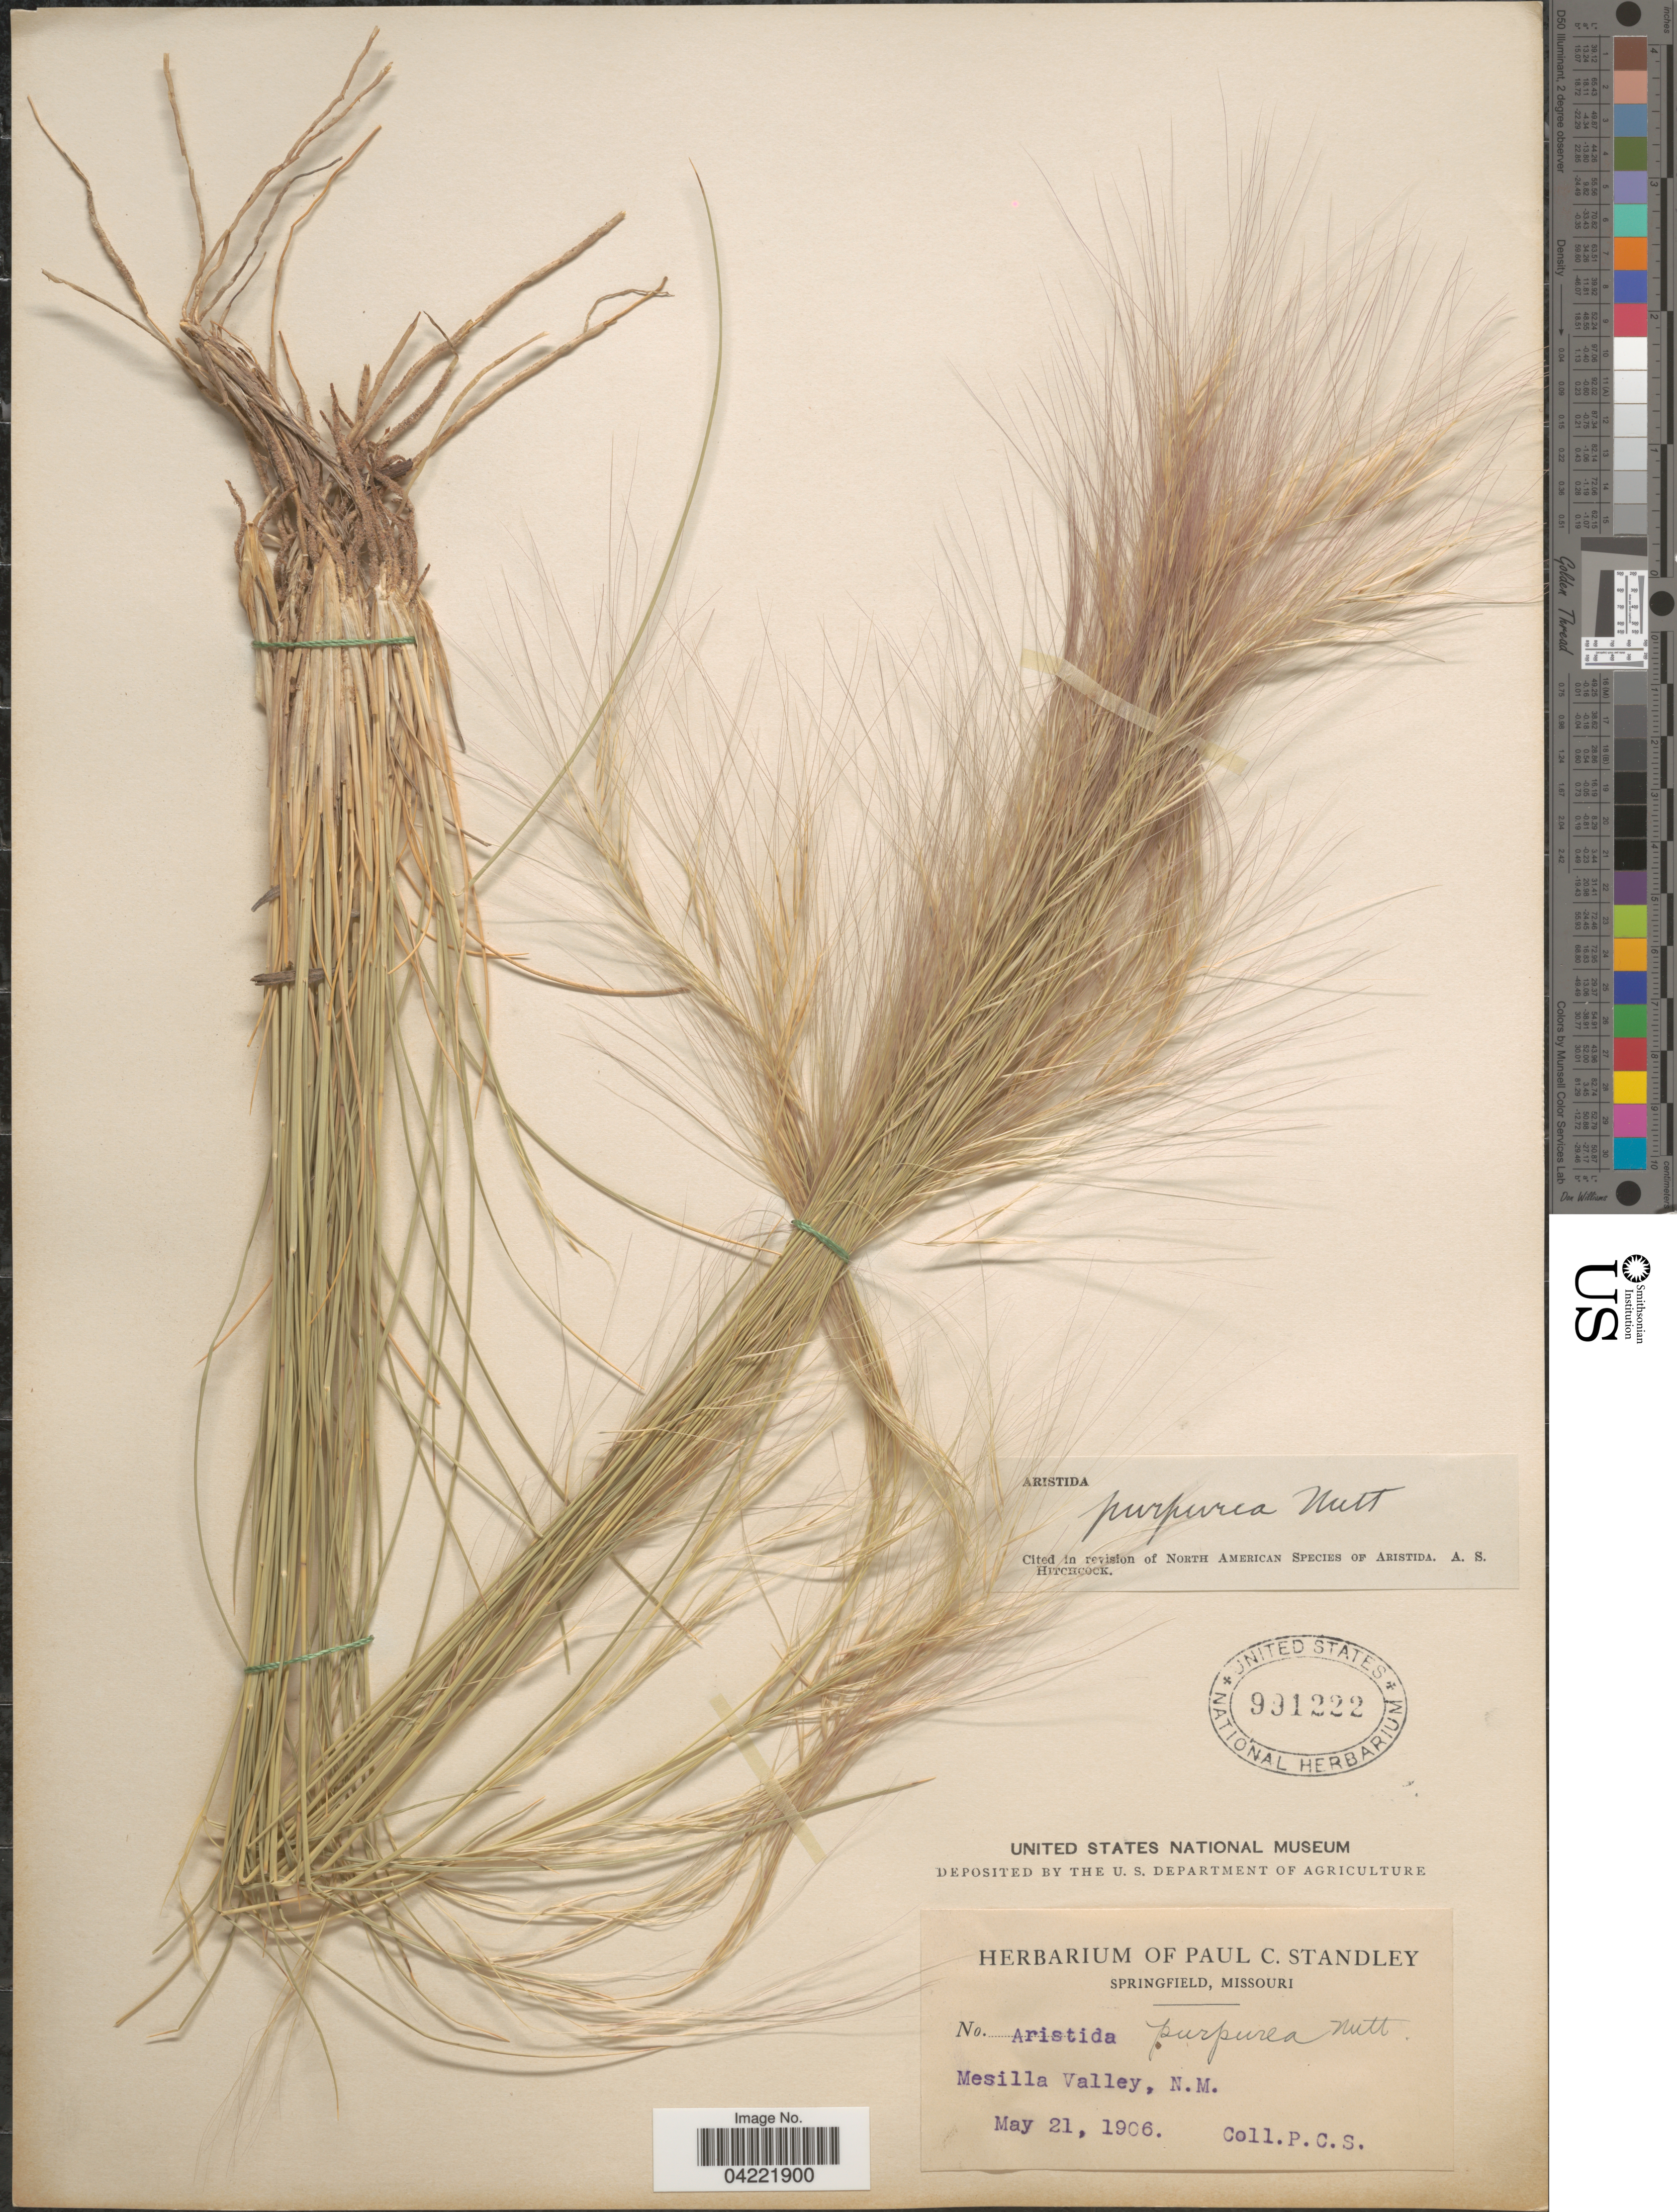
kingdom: Plantae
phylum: Tracheophyta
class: Liliopsida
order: Poales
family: Poaceae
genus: Aristida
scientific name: Aristida purpurea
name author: Nutt.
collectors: P. C. Standley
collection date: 1906-05-21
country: United States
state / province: New Mexico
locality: Mesilla Valley.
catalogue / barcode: US 991222